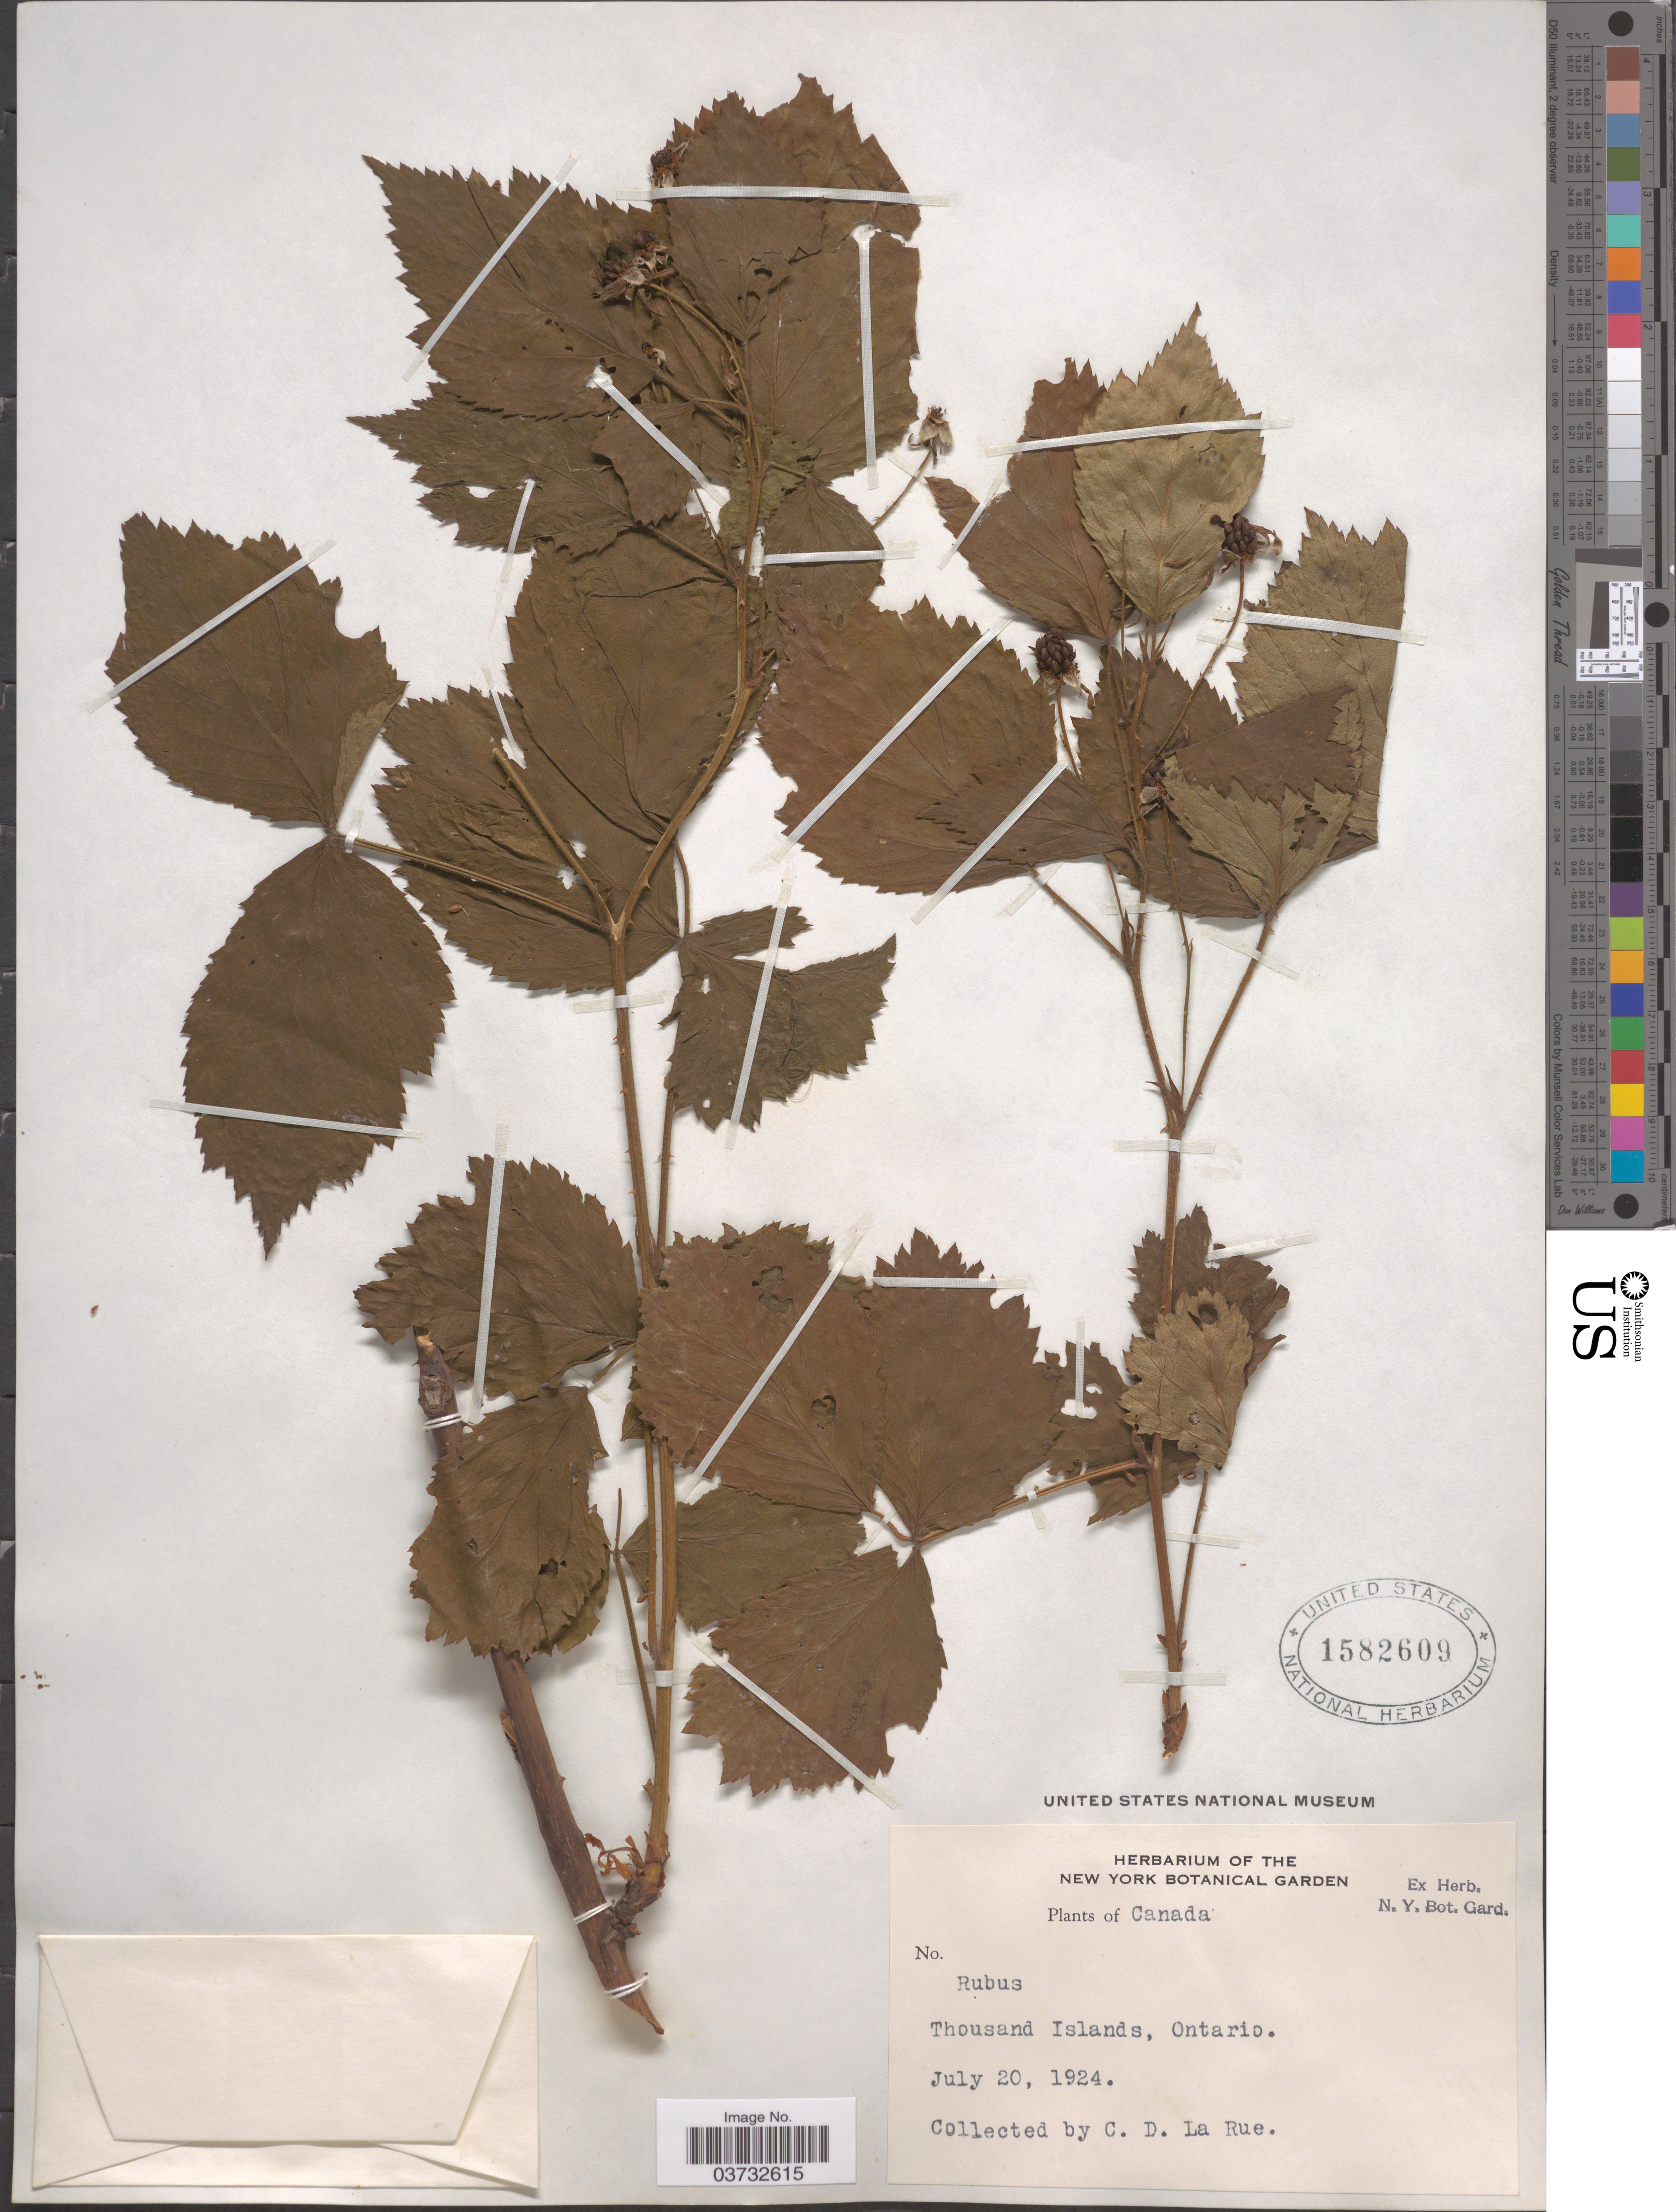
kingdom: Plantae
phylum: Tracheophyta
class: Magnoliopsida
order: Rosales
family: Rosaceae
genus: Rubus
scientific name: Rubus sp.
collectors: C. La Rue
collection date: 1924-07-20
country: Canada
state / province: Ontario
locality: Thousand Islands.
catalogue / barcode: US 1582609